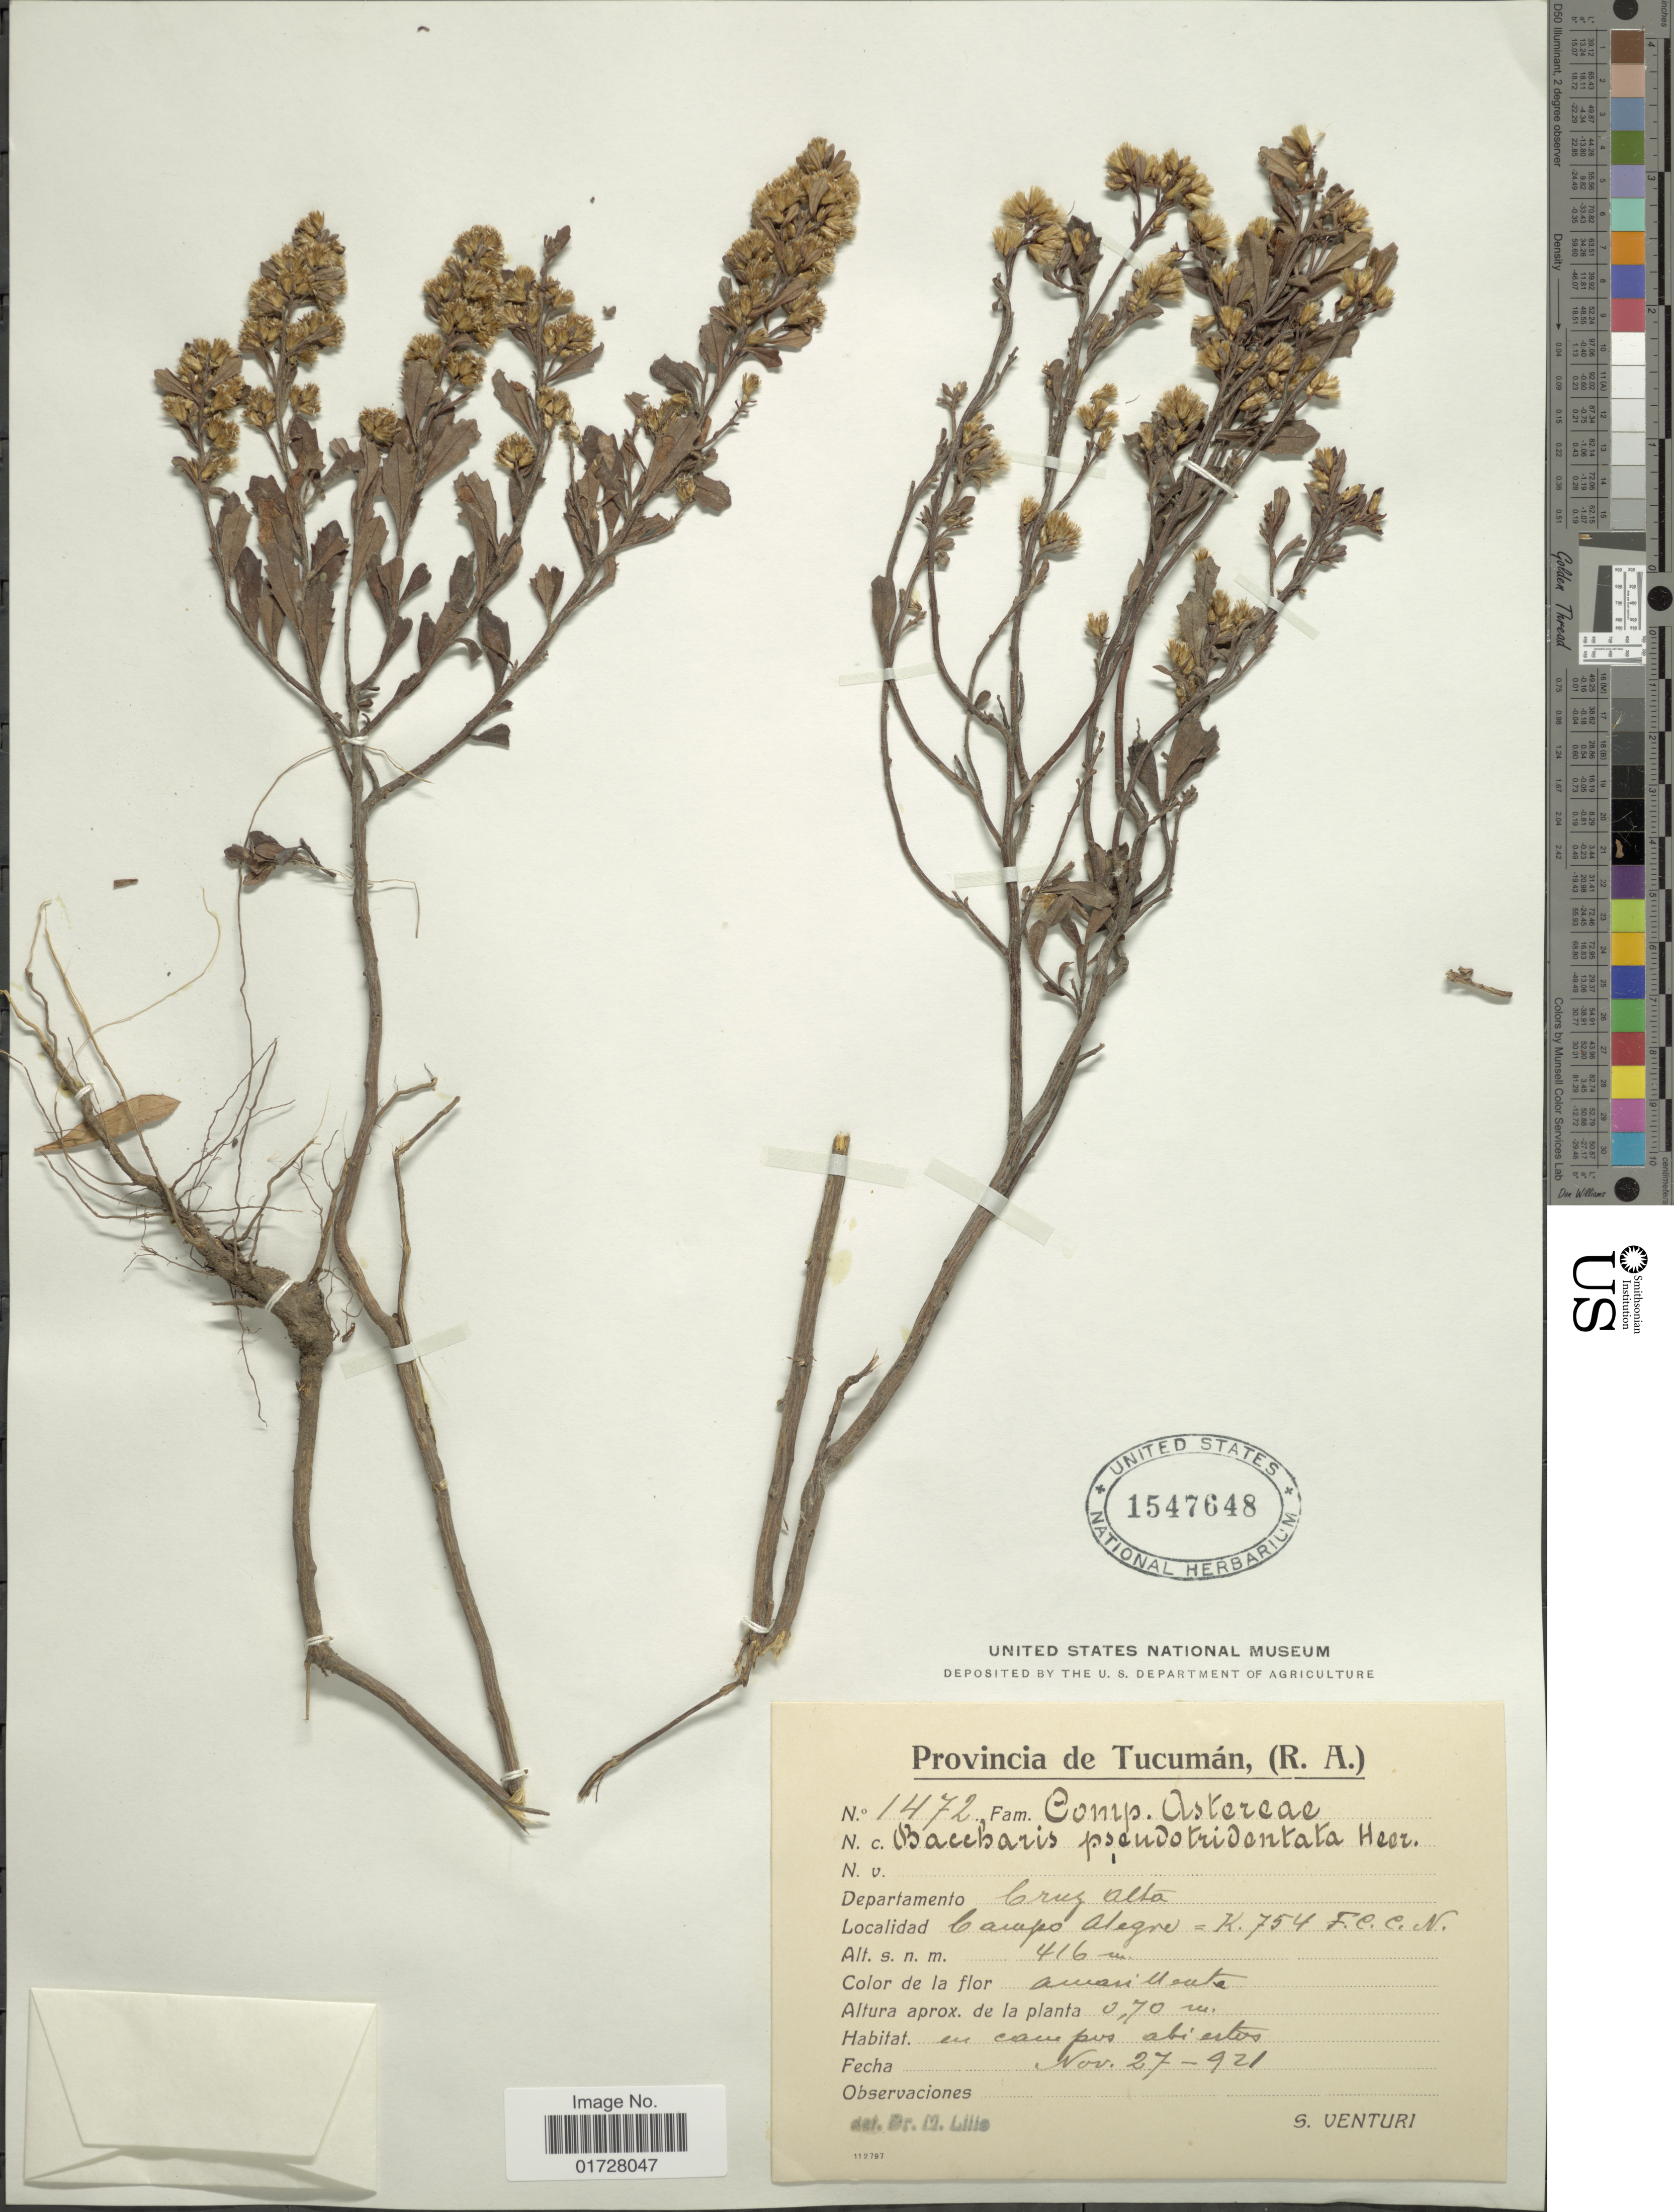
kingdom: Plantae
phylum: Tracheophyta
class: Magnoliopsida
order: Asterales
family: Asteraceae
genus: Baccharis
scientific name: Baccharis sp.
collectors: S. Venturi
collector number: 1472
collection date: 1921-11-27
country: Argentina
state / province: Tucuman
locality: Departamento Cruz Alta, Campo Alegre= K 754 F. C. C. N.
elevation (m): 416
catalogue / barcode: US 1547648